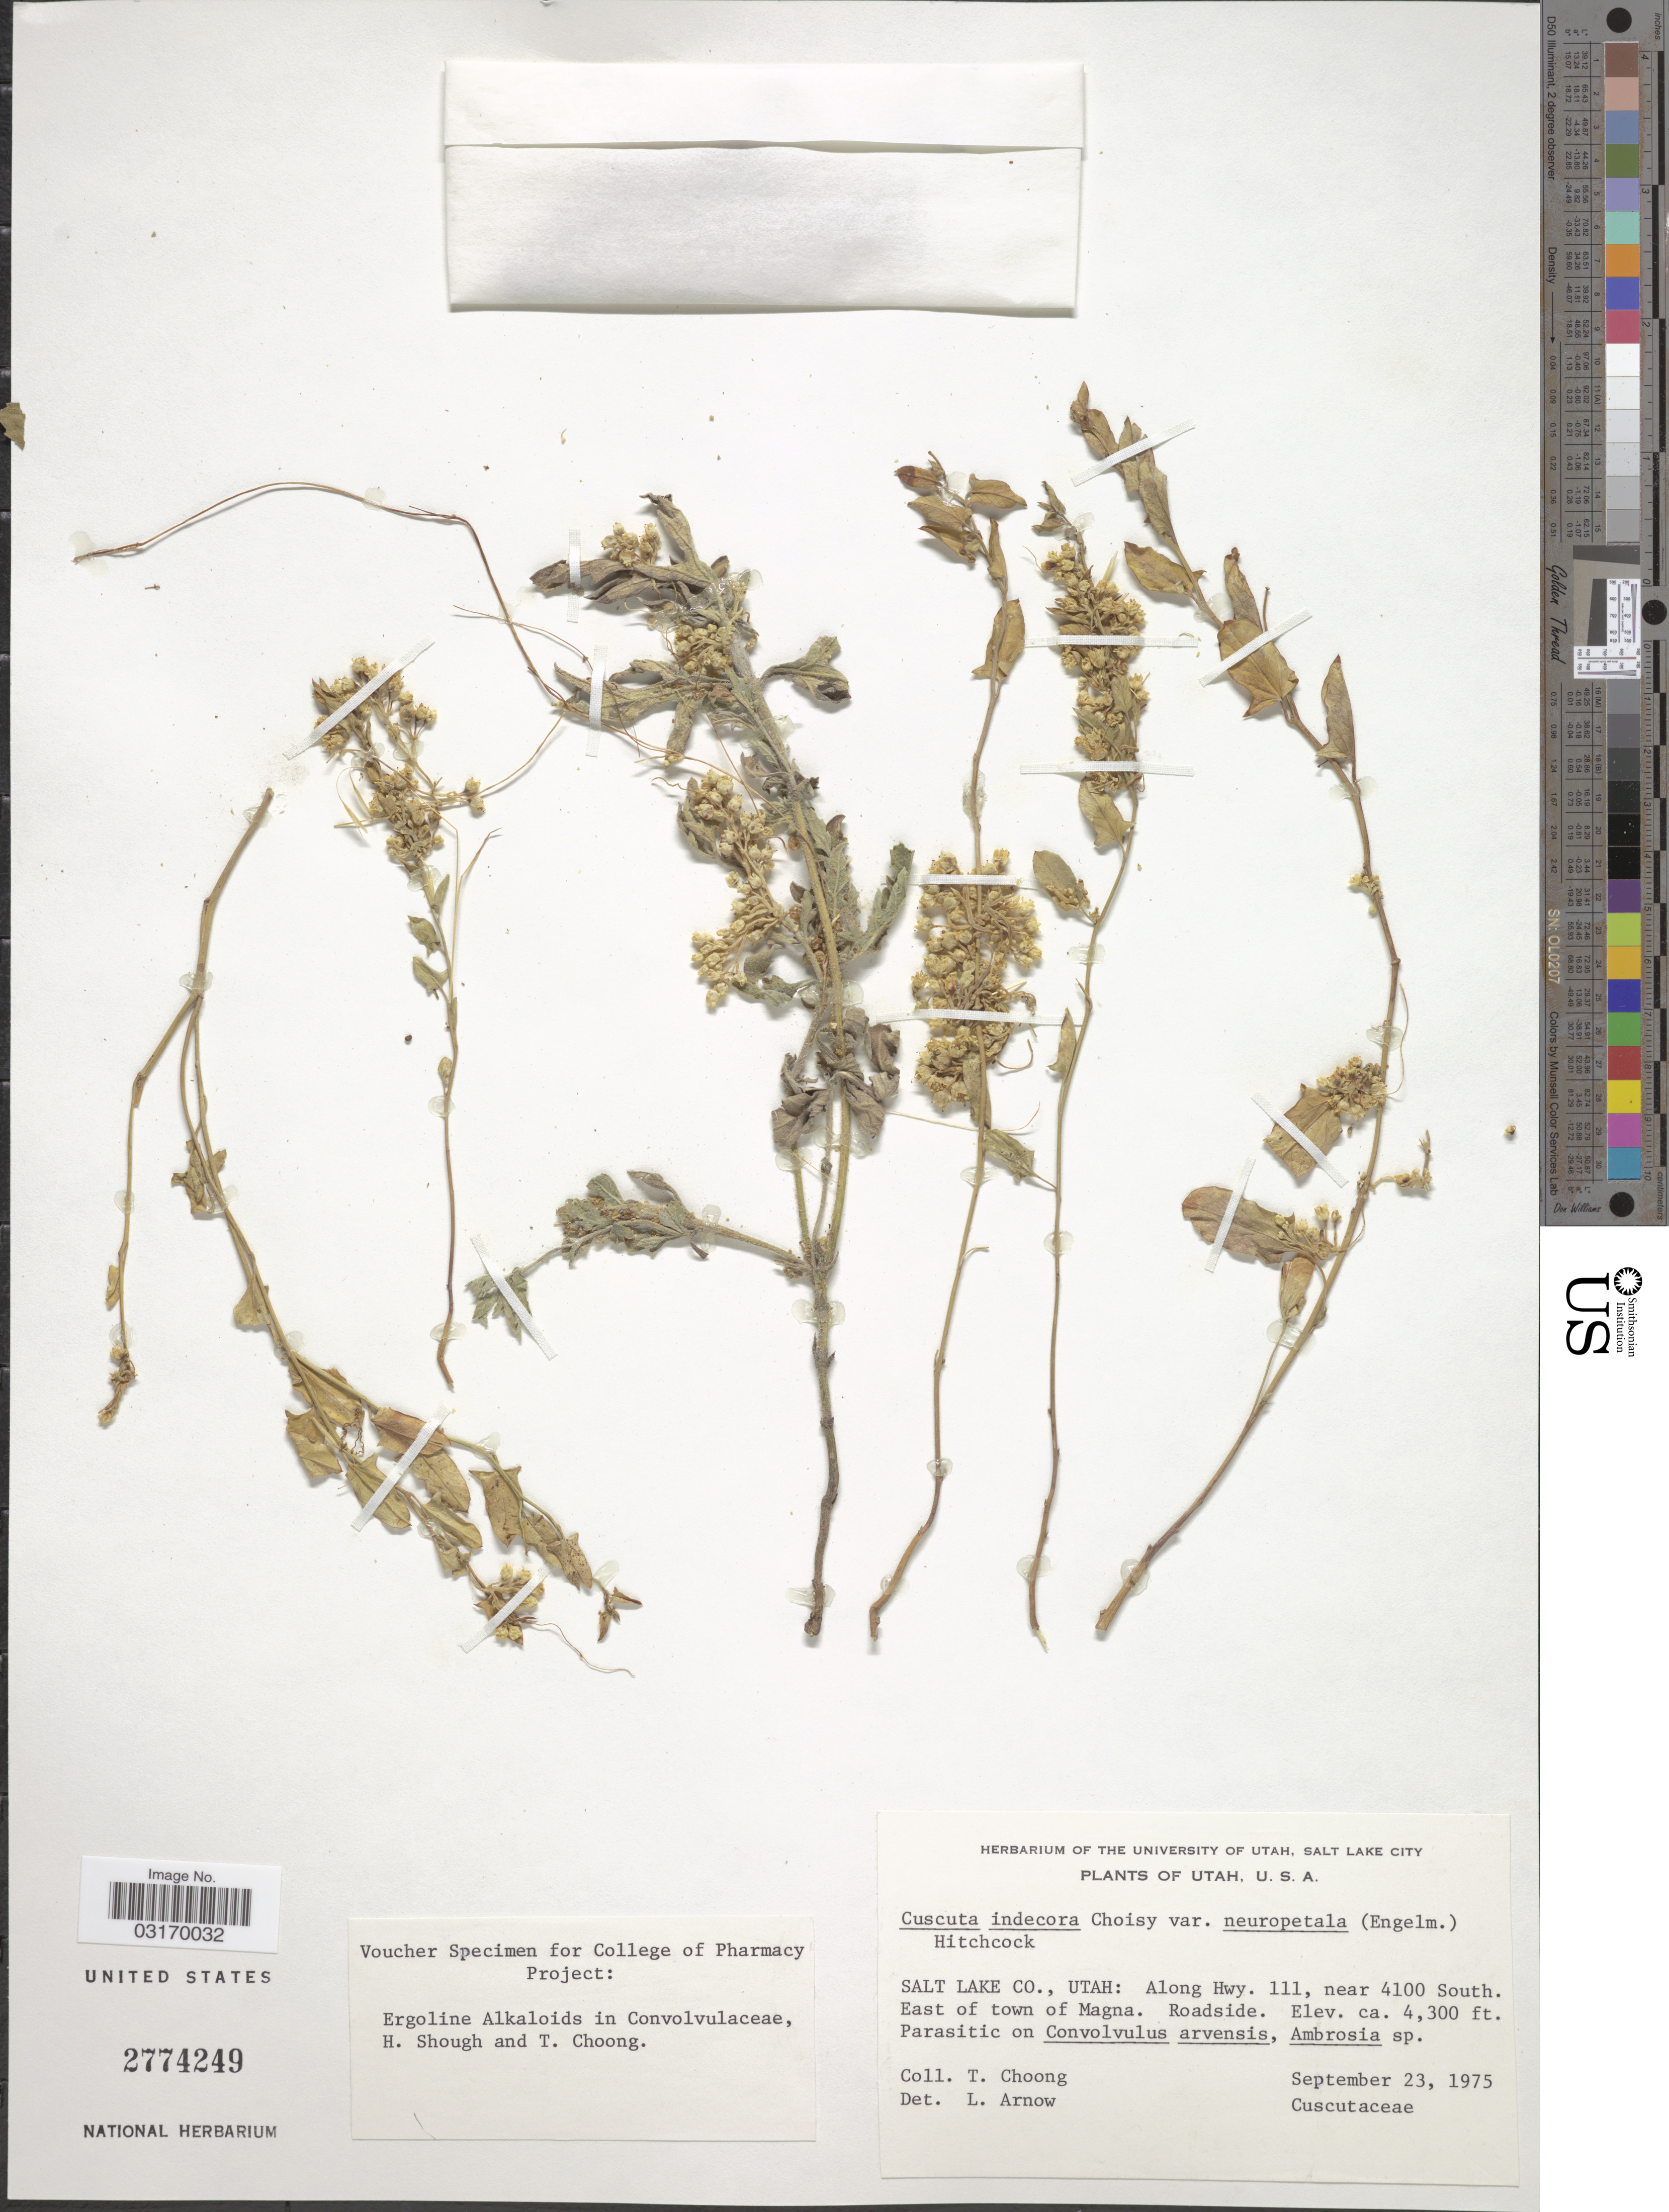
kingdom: Plantae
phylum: Tracheophyta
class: Magnoliopsida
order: Solanales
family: Convolvulaceae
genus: Cuscuta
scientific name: Cuscuta indecora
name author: Choisy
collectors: T. Choong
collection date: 1975-09-23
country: United States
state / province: Utah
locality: Salt Lake Co.: Along Hwy. 111, near 4100 South. East of town of Magna. Roadside.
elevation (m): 1311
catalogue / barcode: US 2774249